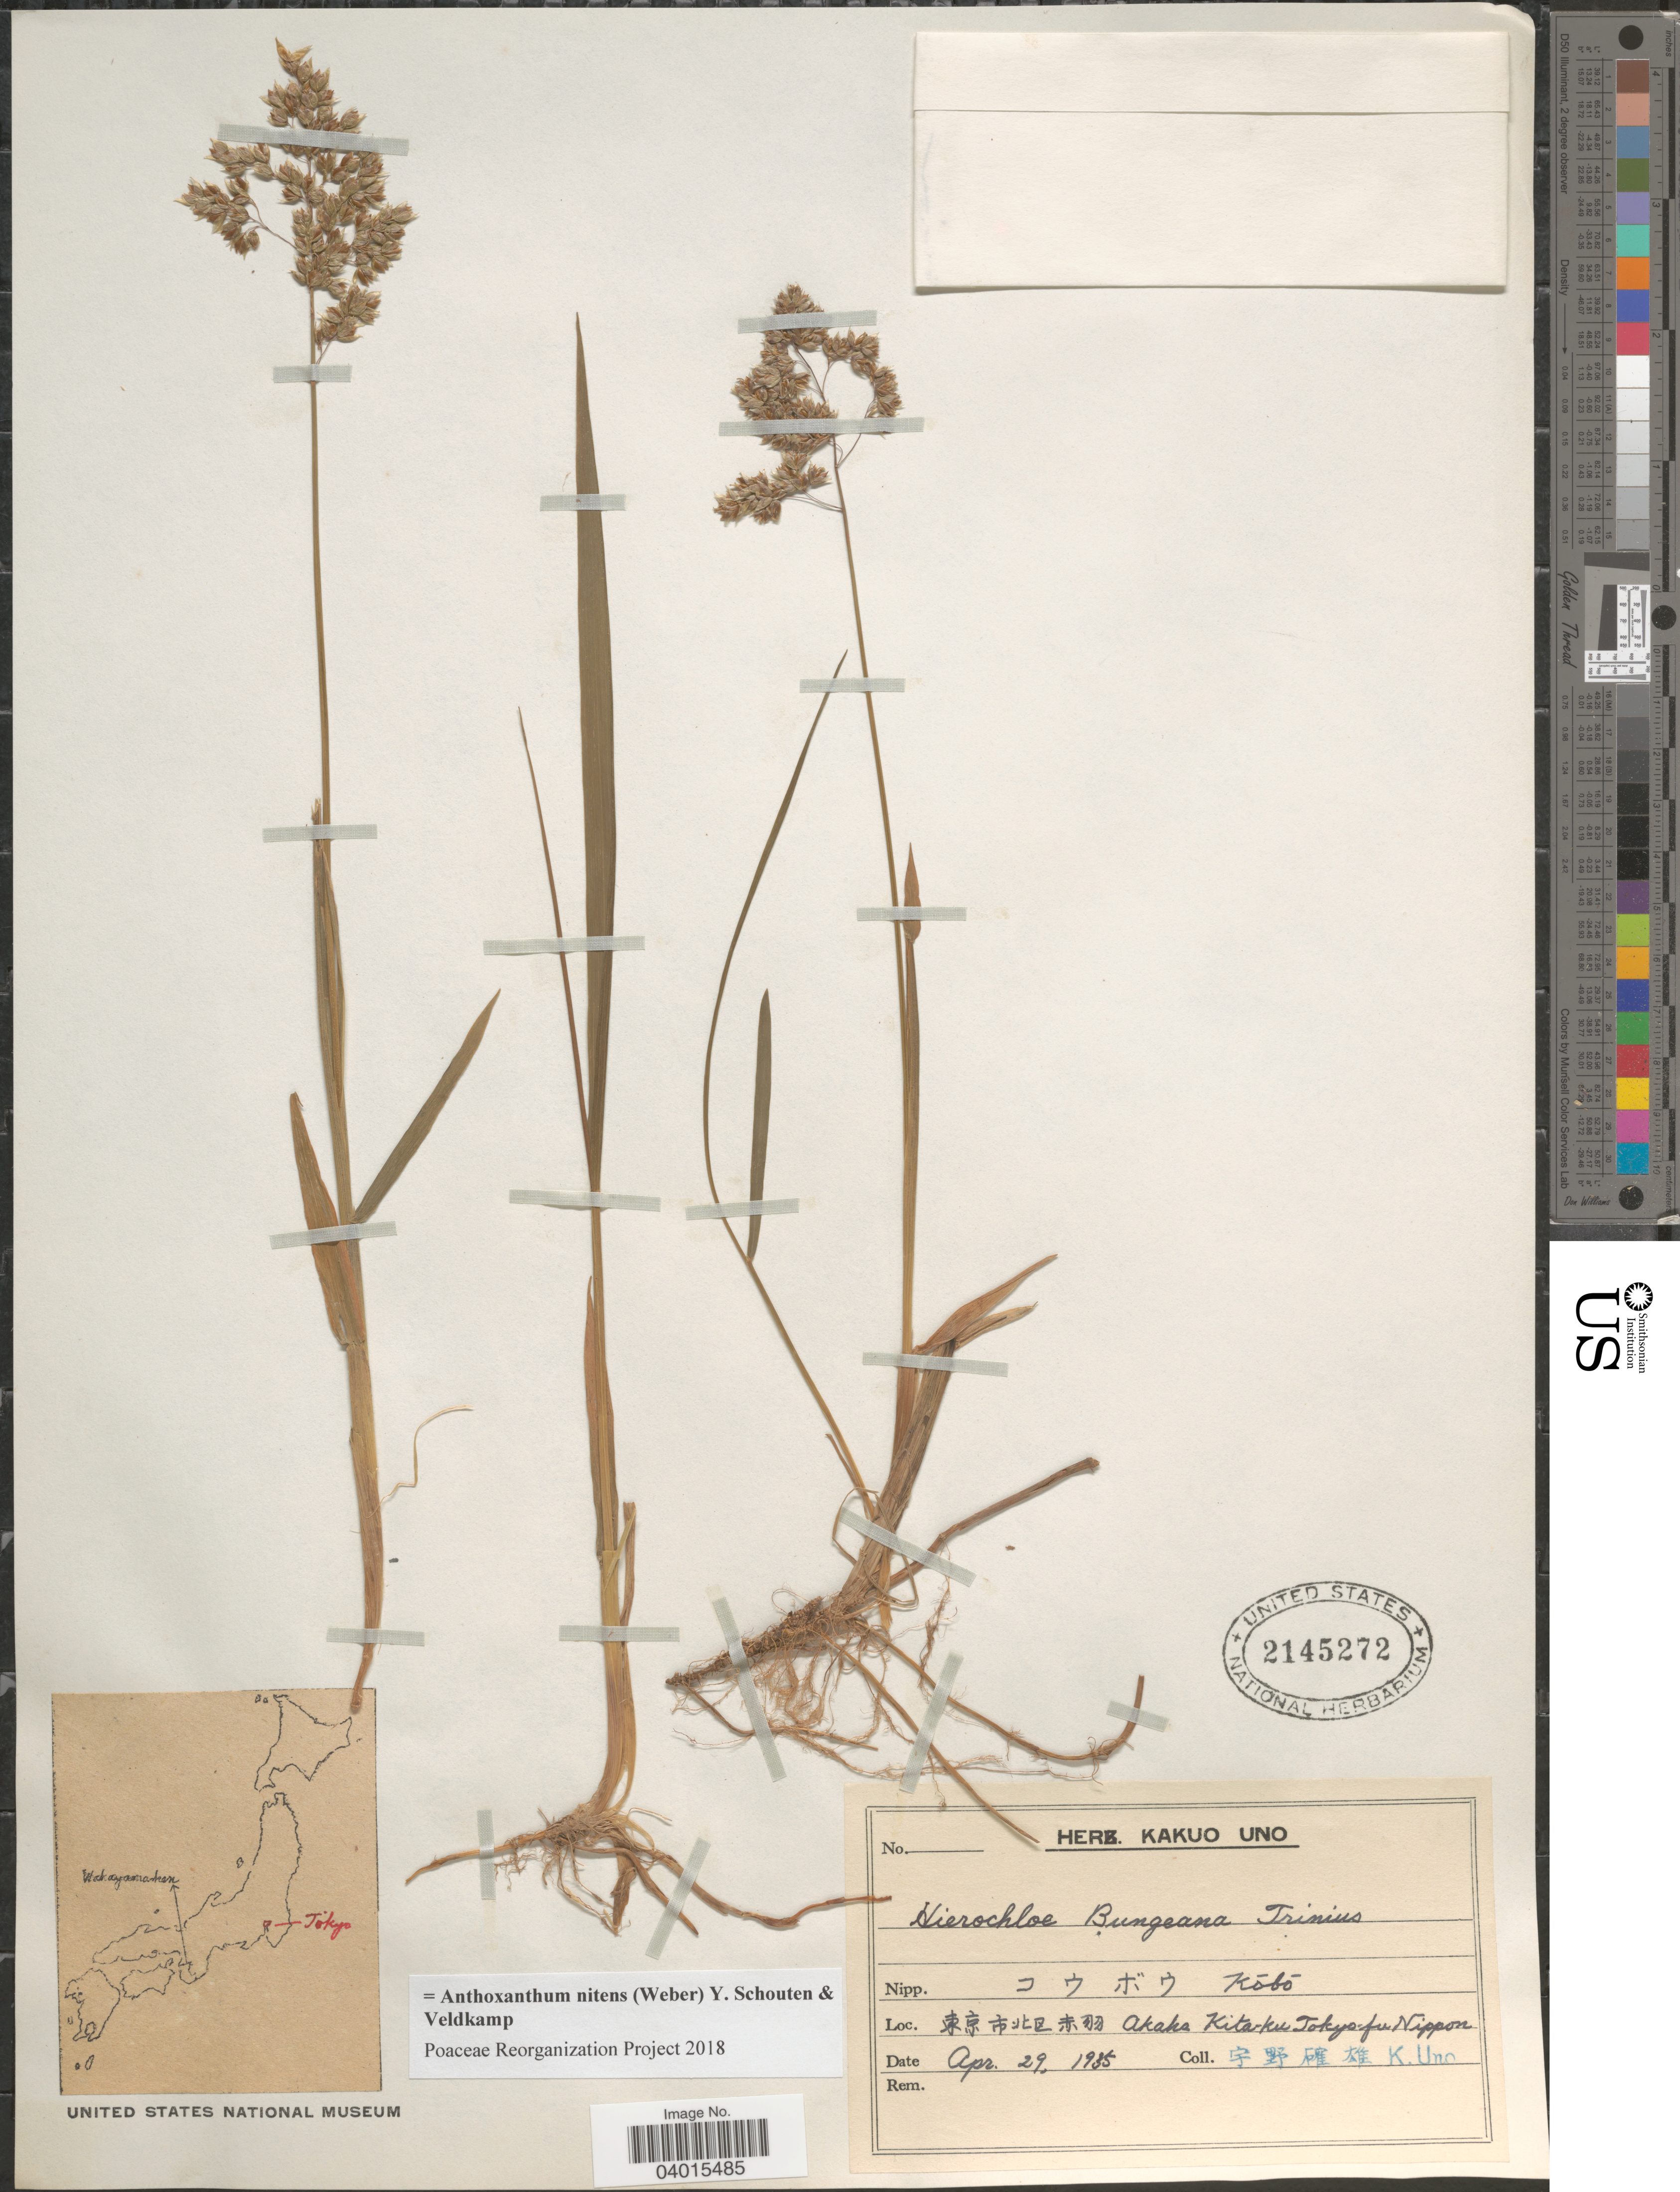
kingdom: Plantae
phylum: Tracheophyta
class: Liliopsida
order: Poales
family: Poaceae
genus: Anthoxanthum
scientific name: Anthoxanthum nitens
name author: (G.H. Weber) R.T.A. Schouten & Veldkamp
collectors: K. Uno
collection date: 1935-04-29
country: Japan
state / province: Tokyo, Federal City of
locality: X Akaka Kita-ku Tokyo-fu Nippon.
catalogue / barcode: US 2145272